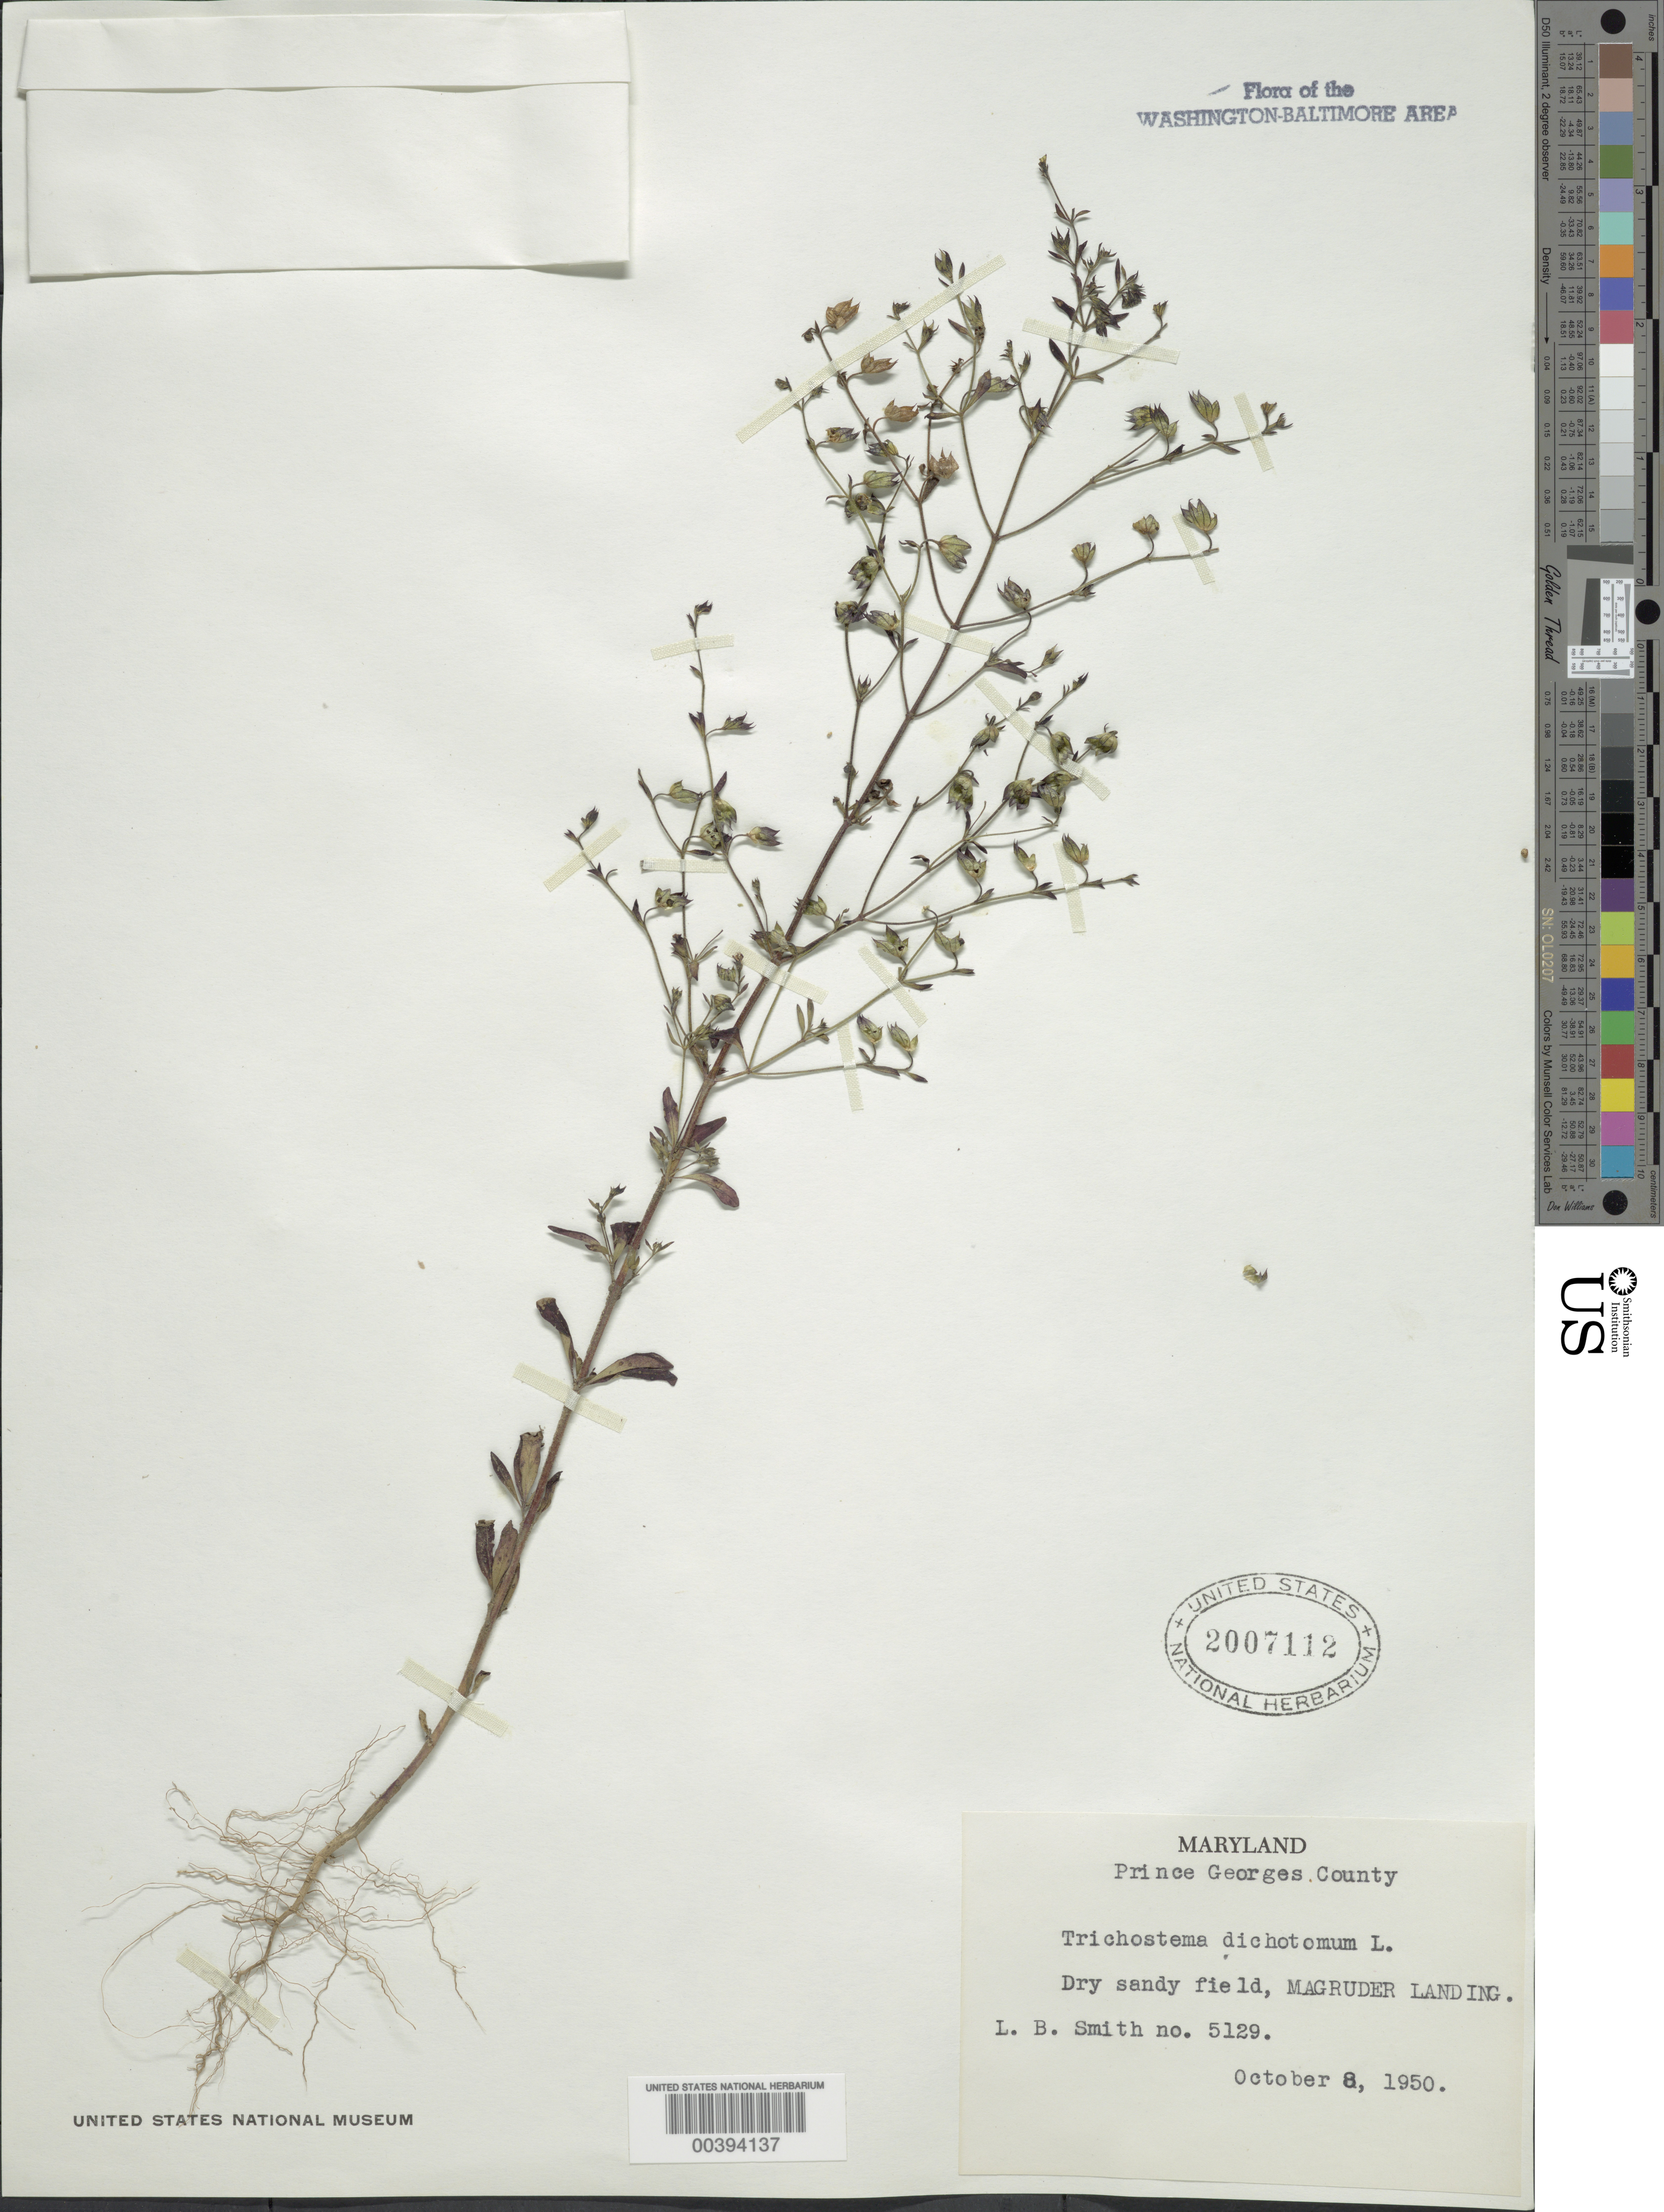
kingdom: Plantae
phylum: Tracheophyta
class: Magnoliopsida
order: Lamiales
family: Lamiaceae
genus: Trichostema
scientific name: Trichostema dichotomum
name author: L.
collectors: L. Smith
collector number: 5129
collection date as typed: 08 Oct 1950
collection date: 1950-10-08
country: United States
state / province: Maryland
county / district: Prince George's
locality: Magruder Landing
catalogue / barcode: US 2007112